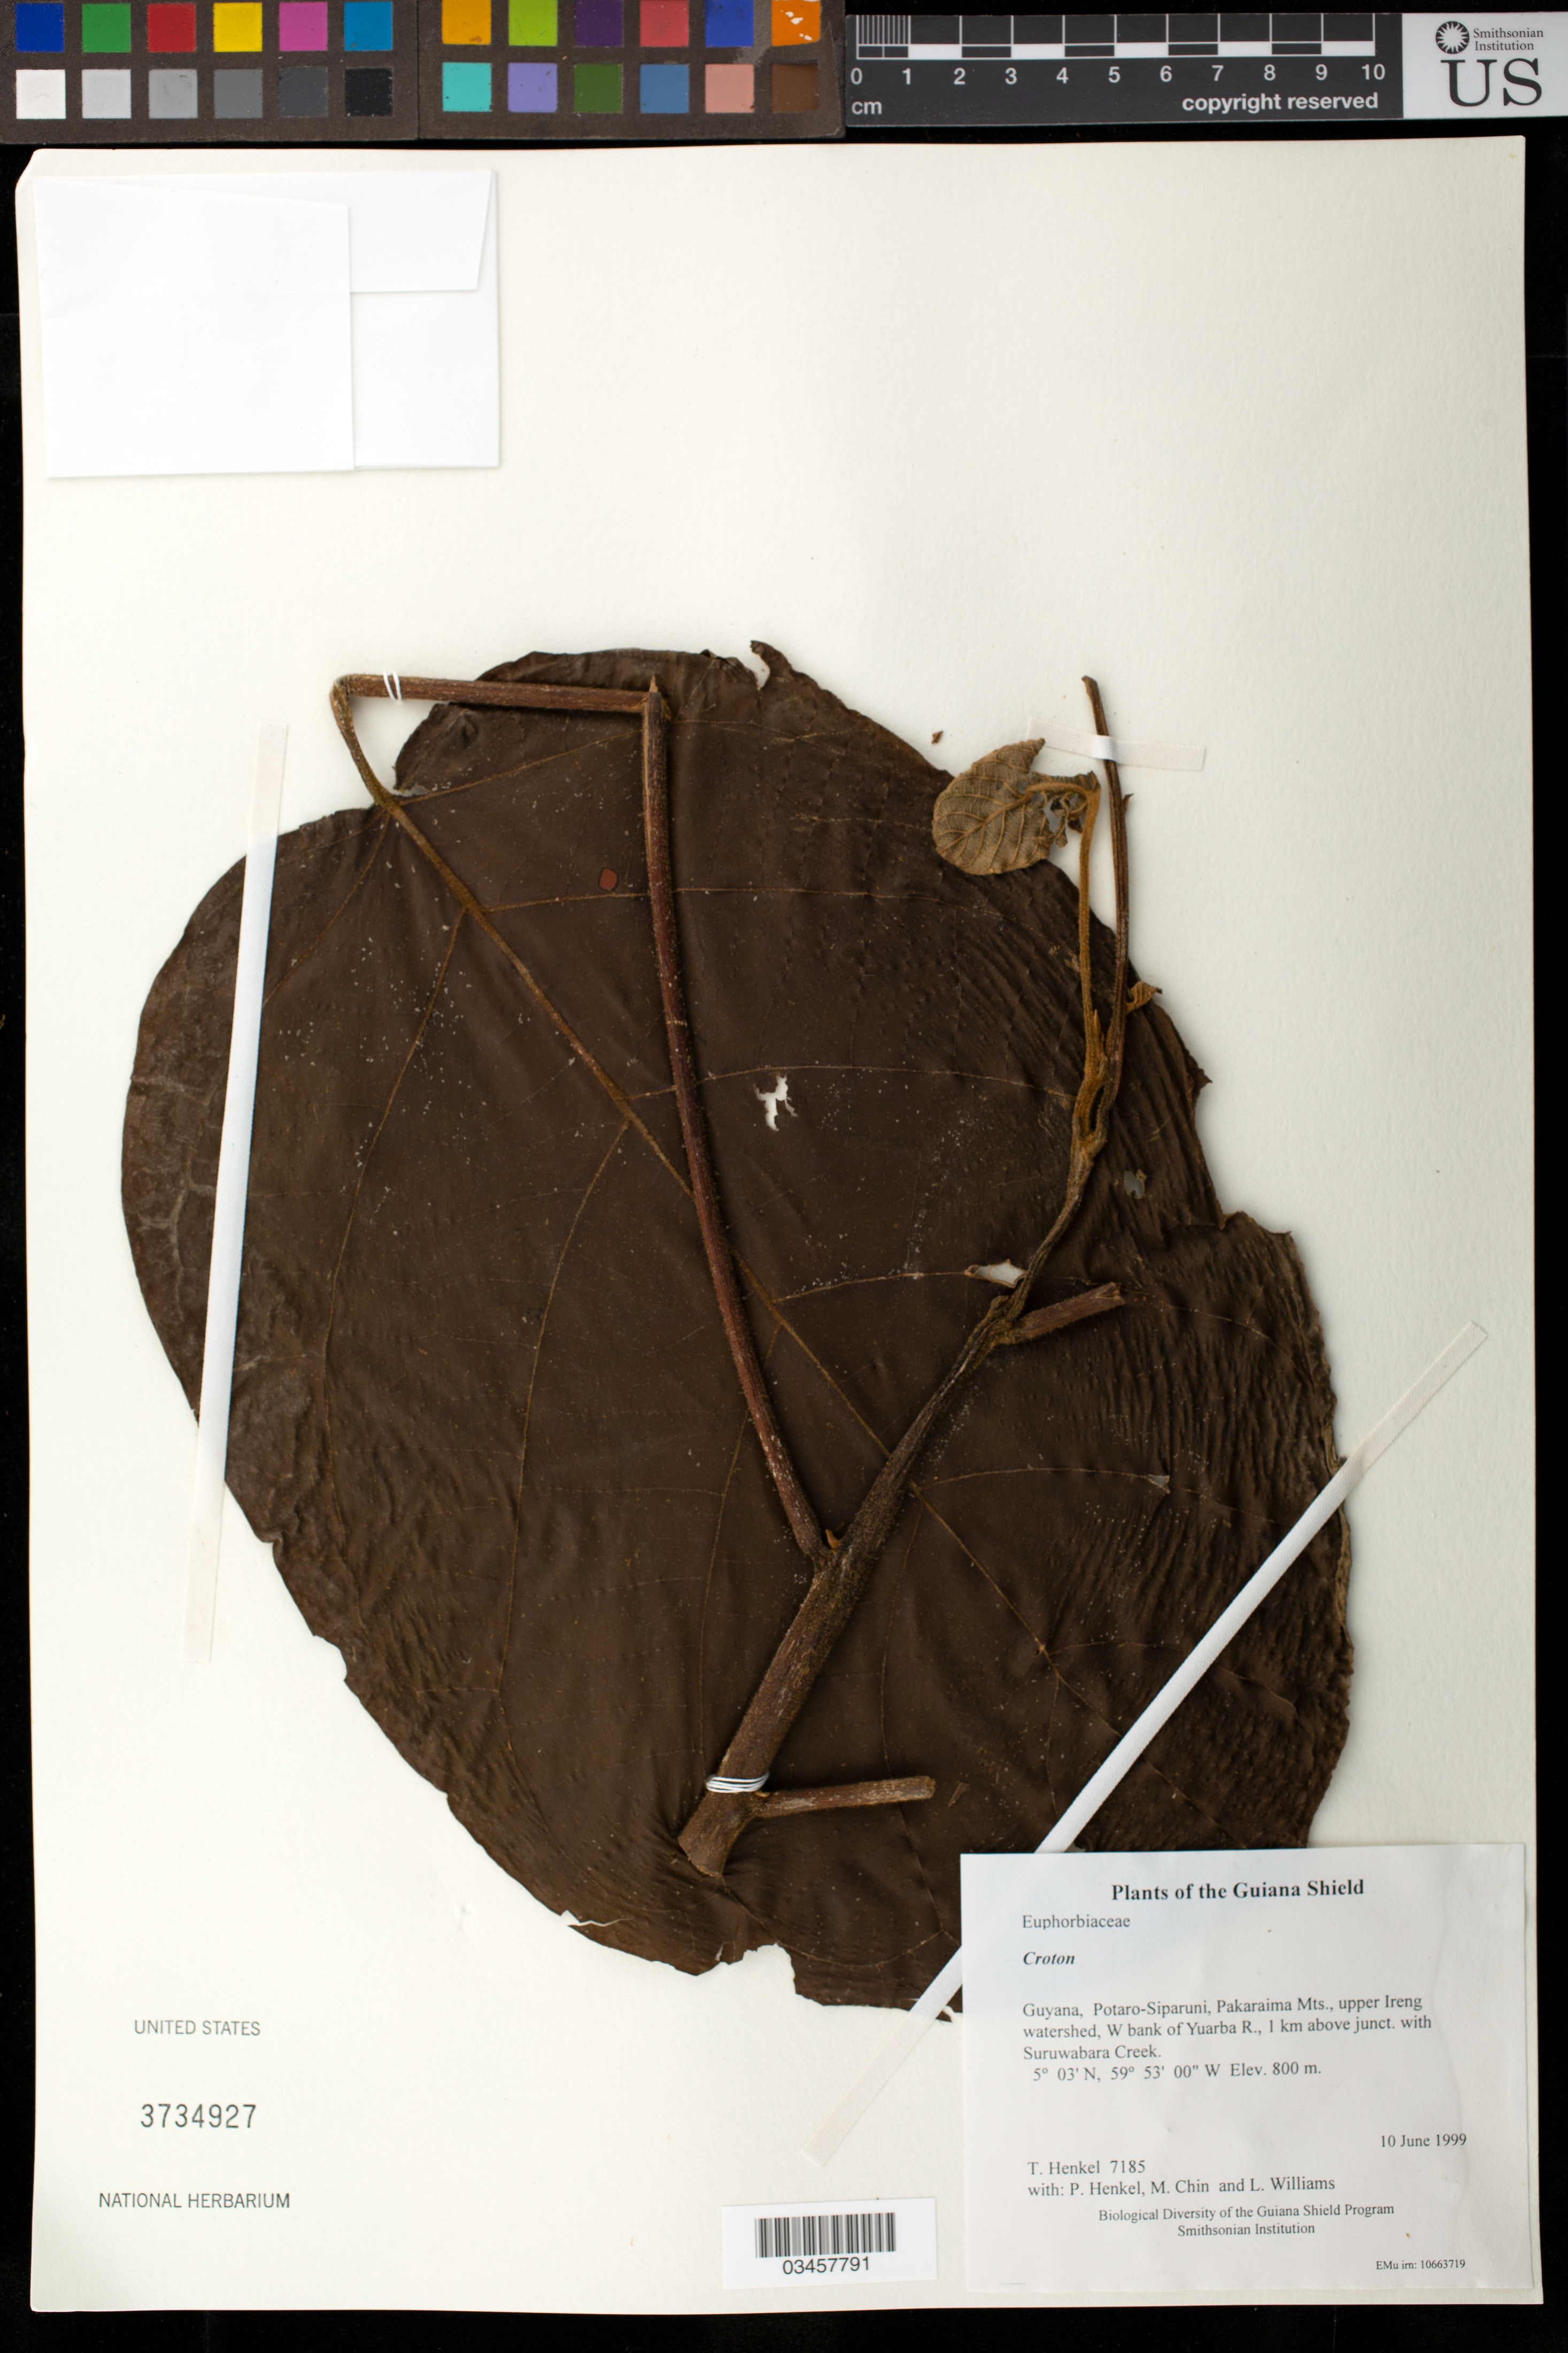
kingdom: Plantae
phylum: Tracheophyta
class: Magnoliopsida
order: Malpighiales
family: Euphorbiaceae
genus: Croton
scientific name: Croton sp.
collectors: T. Henkel, P. Henkel, M. Chin & L. Williams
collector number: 7185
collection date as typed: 10 June 1999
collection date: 1999-06-10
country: Guyana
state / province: Potaro-Siparuni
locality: Pakaraima Mts., upper Ireng watershed, W bank of Yuarba R., 1 km above junct. with Suruwabara Creek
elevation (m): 800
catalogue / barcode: US 3734927